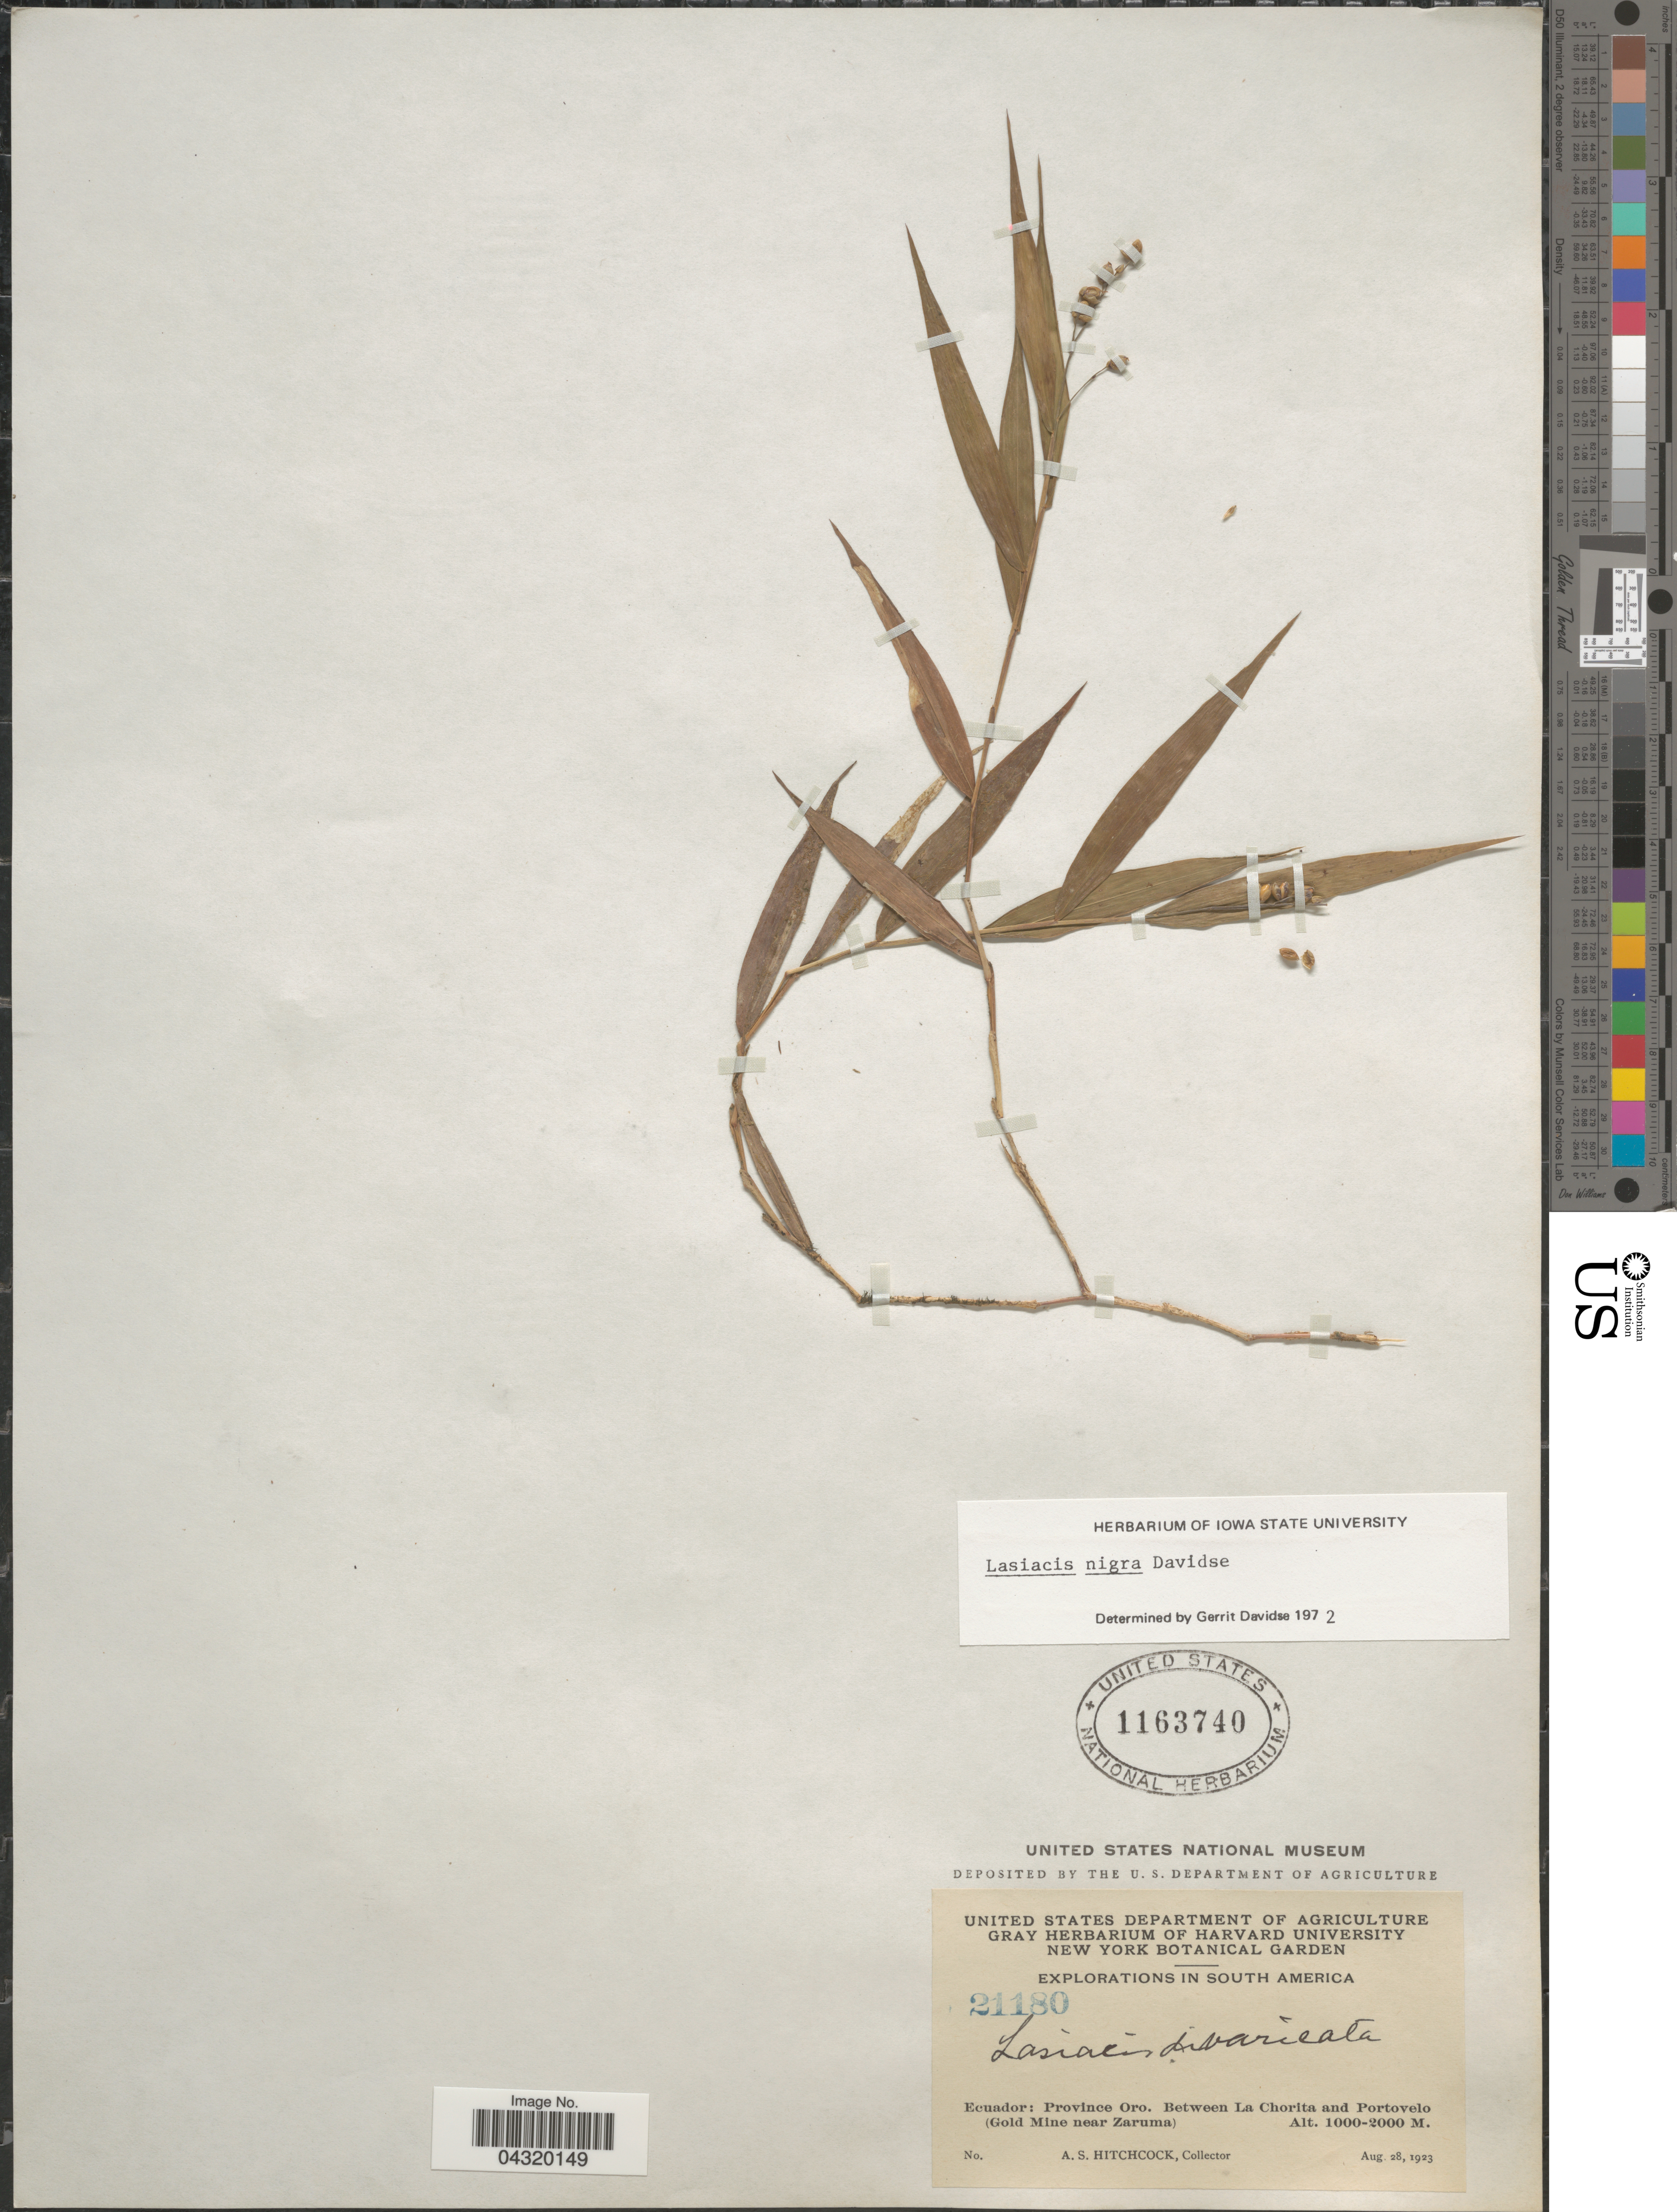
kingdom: Plantae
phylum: Tracheophyta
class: Liliopsida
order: Poales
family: Poaceae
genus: Lasiacis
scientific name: Lasiacis nigra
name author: Davidse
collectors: A. S. Hitchcock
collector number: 21180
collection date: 1923-08-28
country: Ecuador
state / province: El Oro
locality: Explorations in South America. Between La Chorita and Portovelo (Gold Mine near Zaruma).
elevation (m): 1000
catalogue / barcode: US 1163740